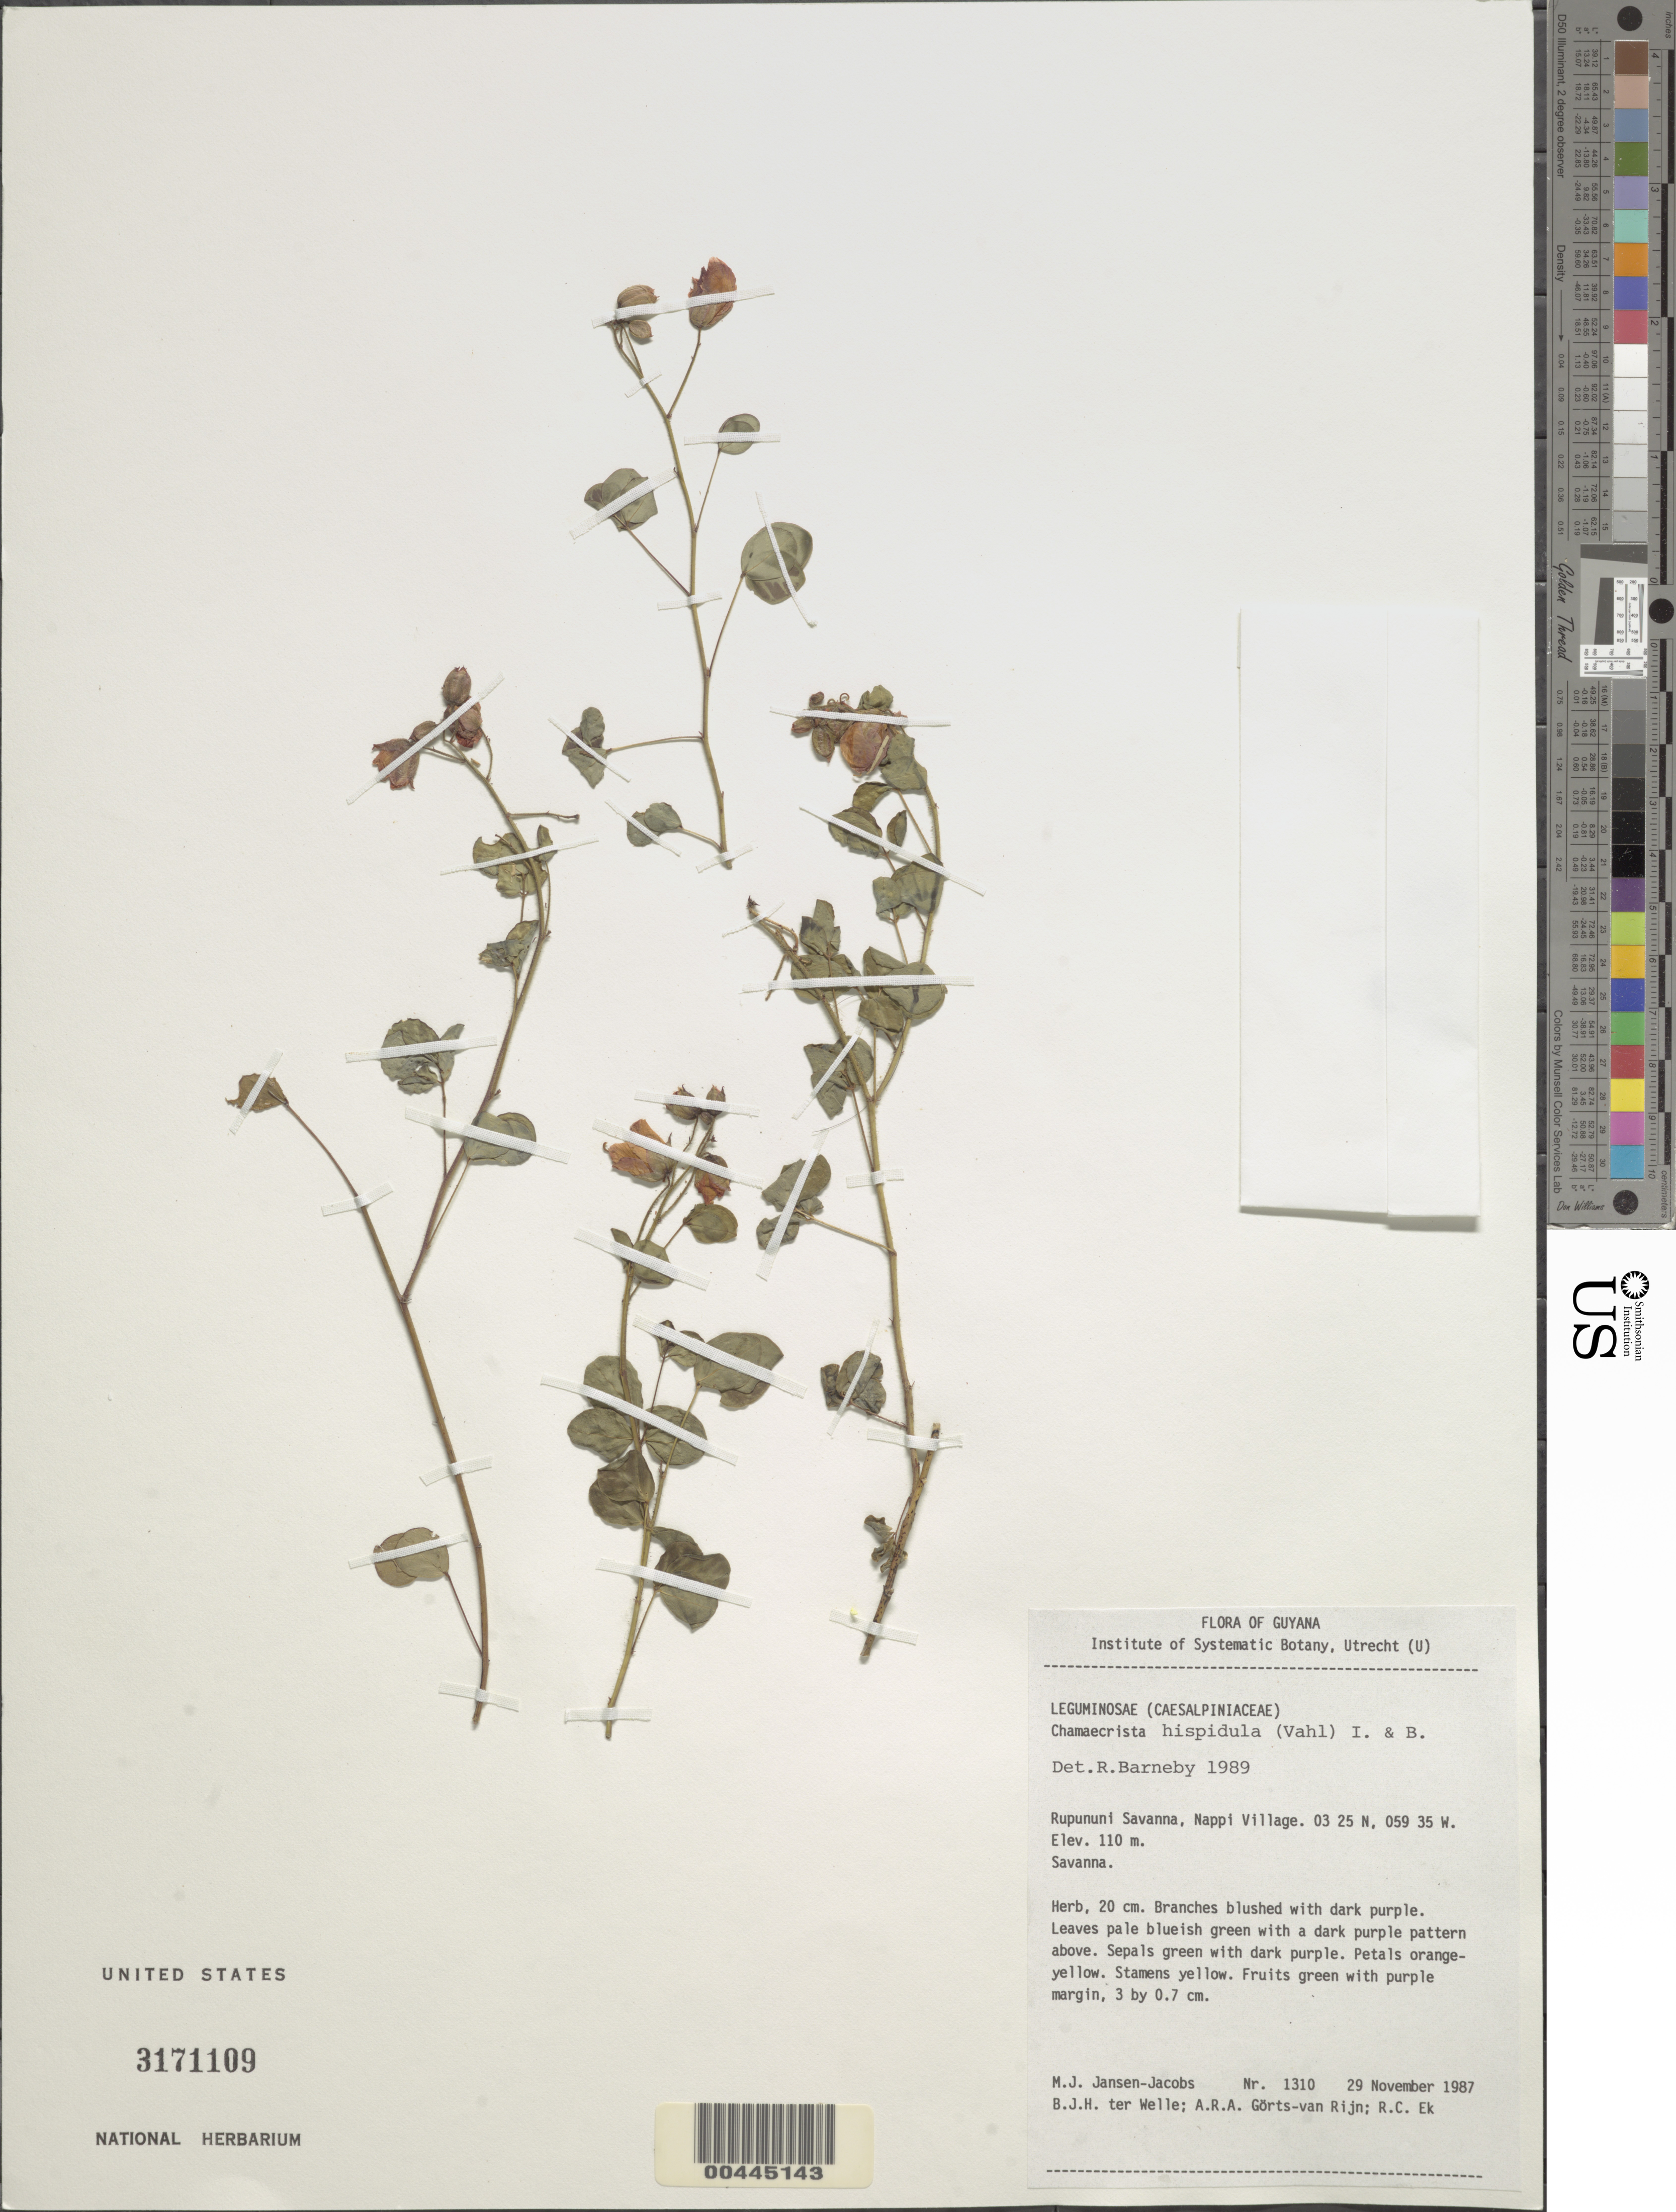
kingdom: Plantae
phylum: Tracheophyta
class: Magnoliopsida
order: Fabales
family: Fabaceae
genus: Chamaecrista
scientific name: Chamaecrista hispidula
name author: (Vahl) H.S. Irwin & Barneby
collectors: M. J. Jansen-Jacobs, B. Welle, A. .R. A. Görts-van Rijn & R. C. Ek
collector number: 1310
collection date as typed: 29 Nov 1987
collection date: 1987-11-29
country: Guyana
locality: Rupununi savanna, nappi village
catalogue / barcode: US 3171109